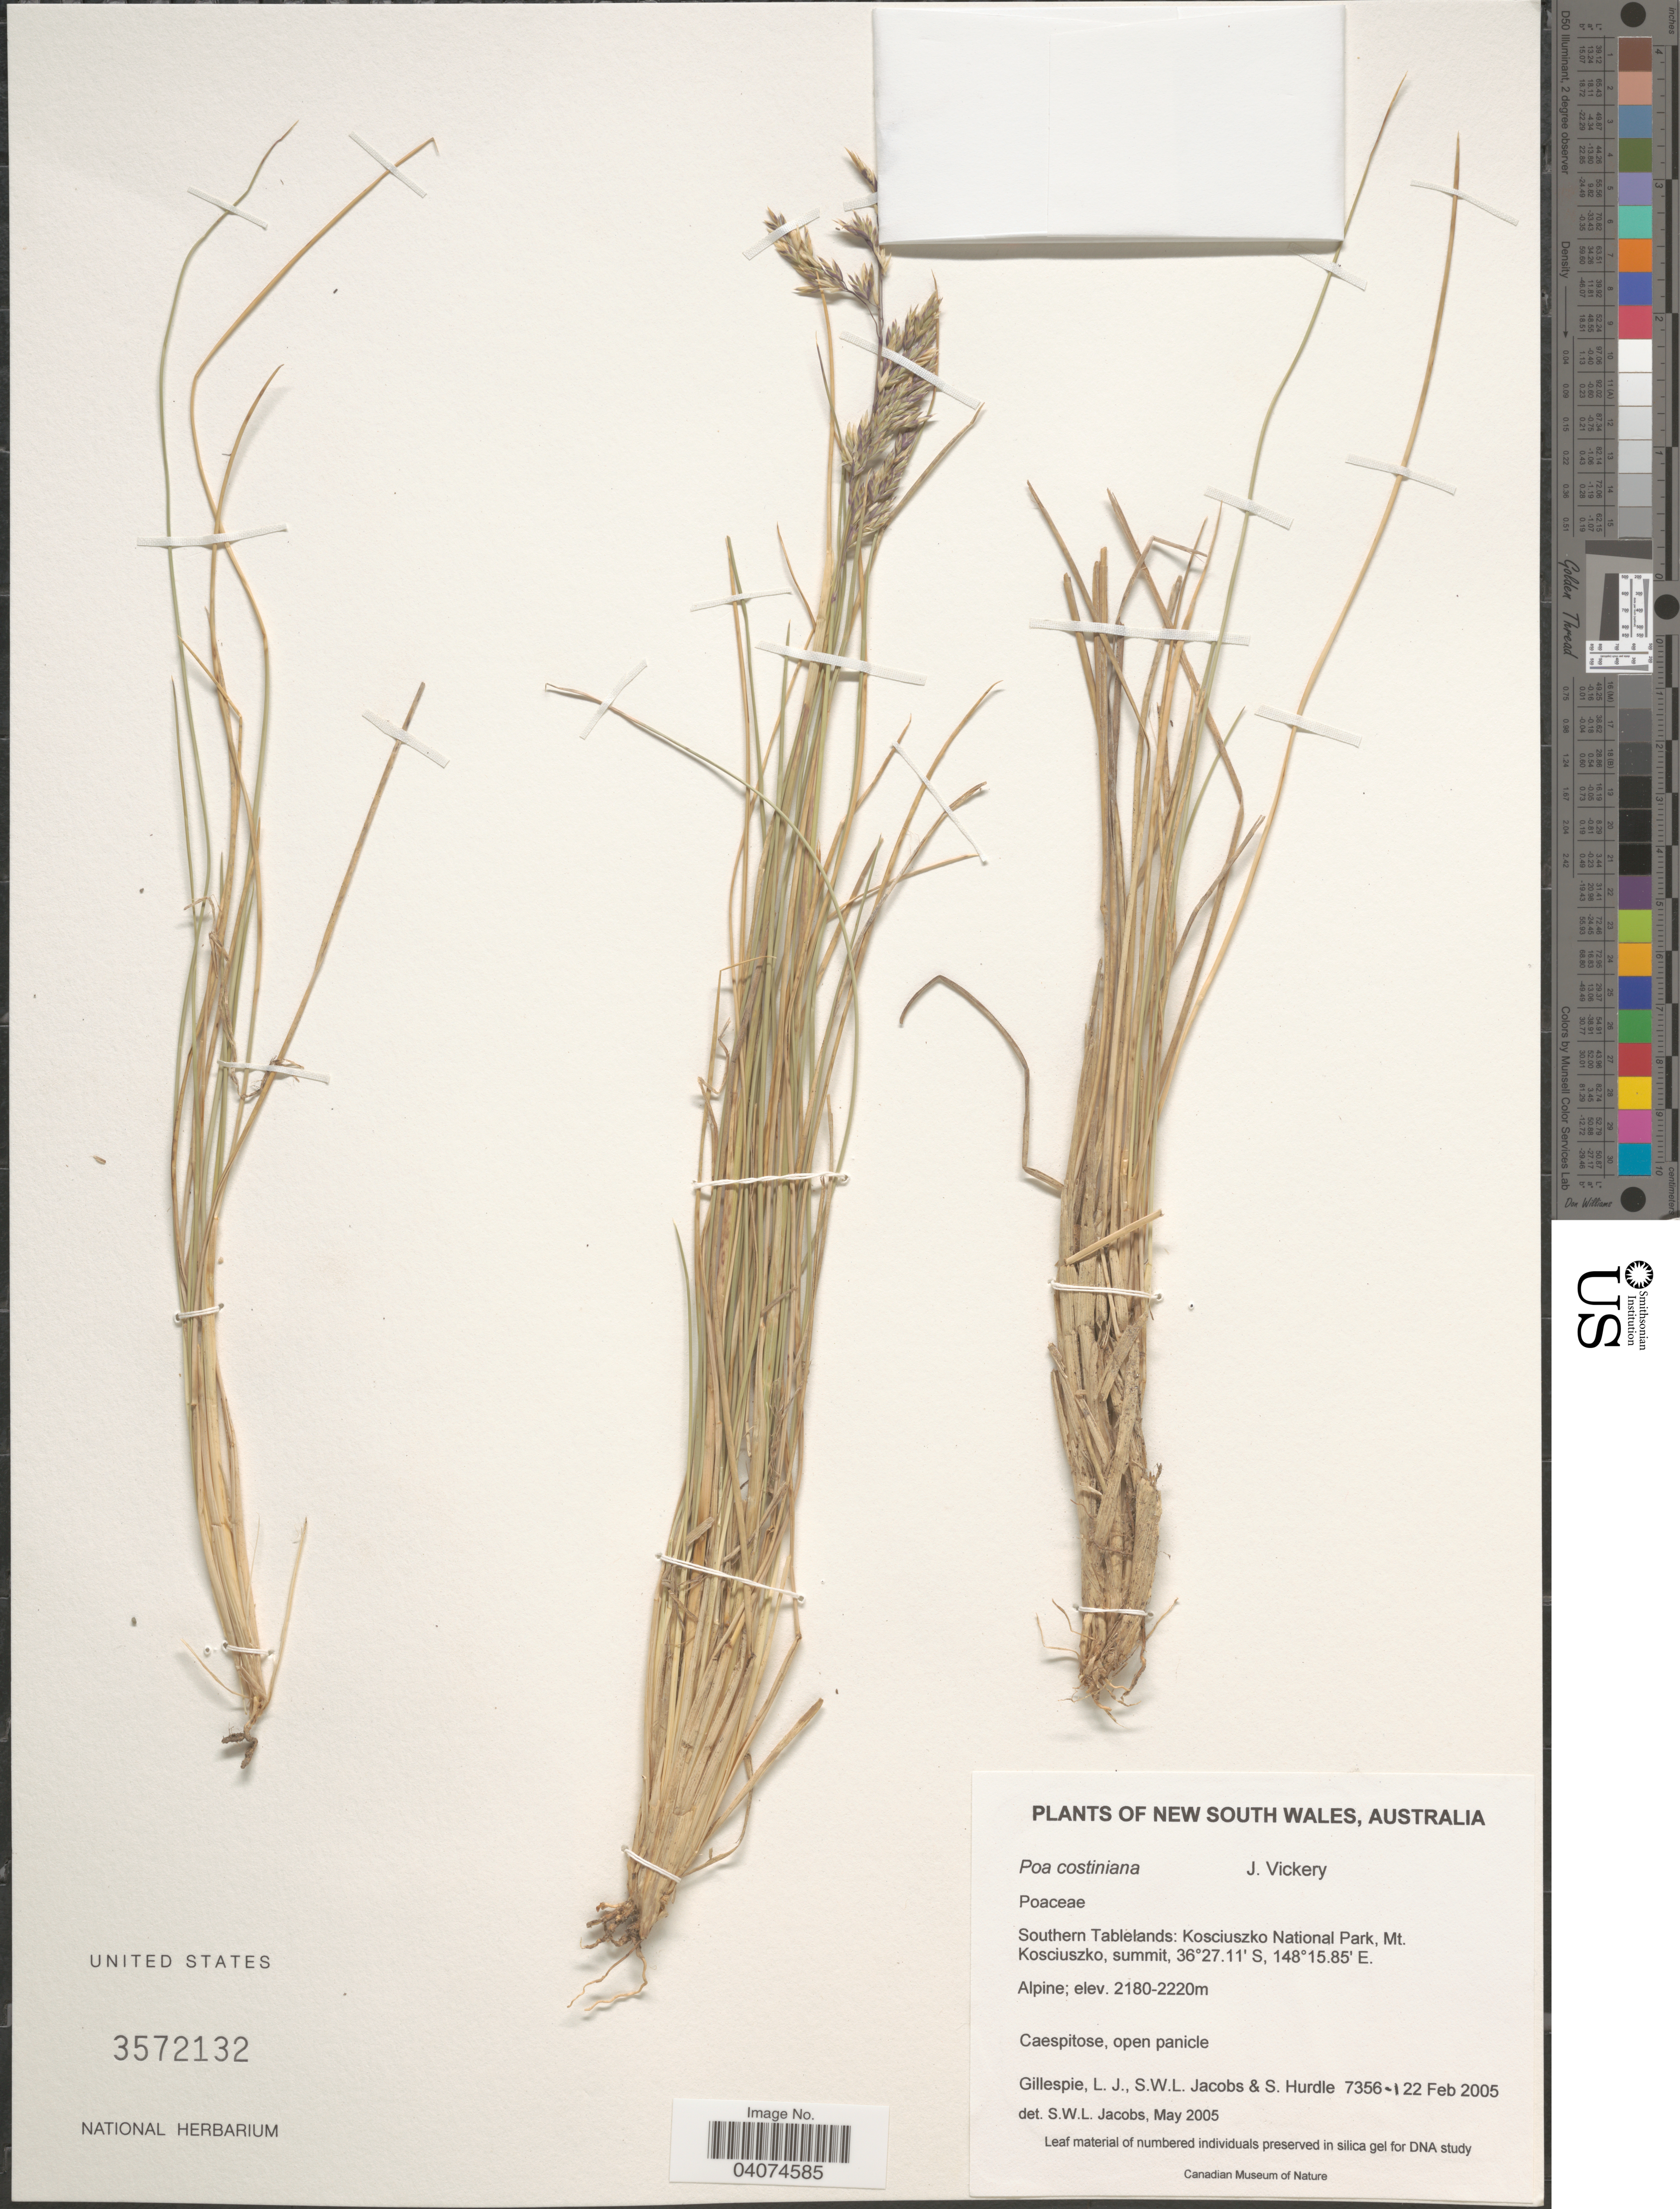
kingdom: Plantae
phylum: Tracheophyta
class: Liliopsida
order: Poales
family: Poaceae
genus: Poa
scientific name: Poa costiniana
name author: Vickery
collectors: L. Gillespie, S. W. L. Jacobs & S. Hurdle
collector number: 7356-1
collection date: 2005-02-22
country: Australia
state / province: New South Wales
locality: Southern Tablelands: Kosciuszko National Park, Mt. Kosciuszko, summit.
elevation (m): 2180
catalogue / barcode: US 3572132